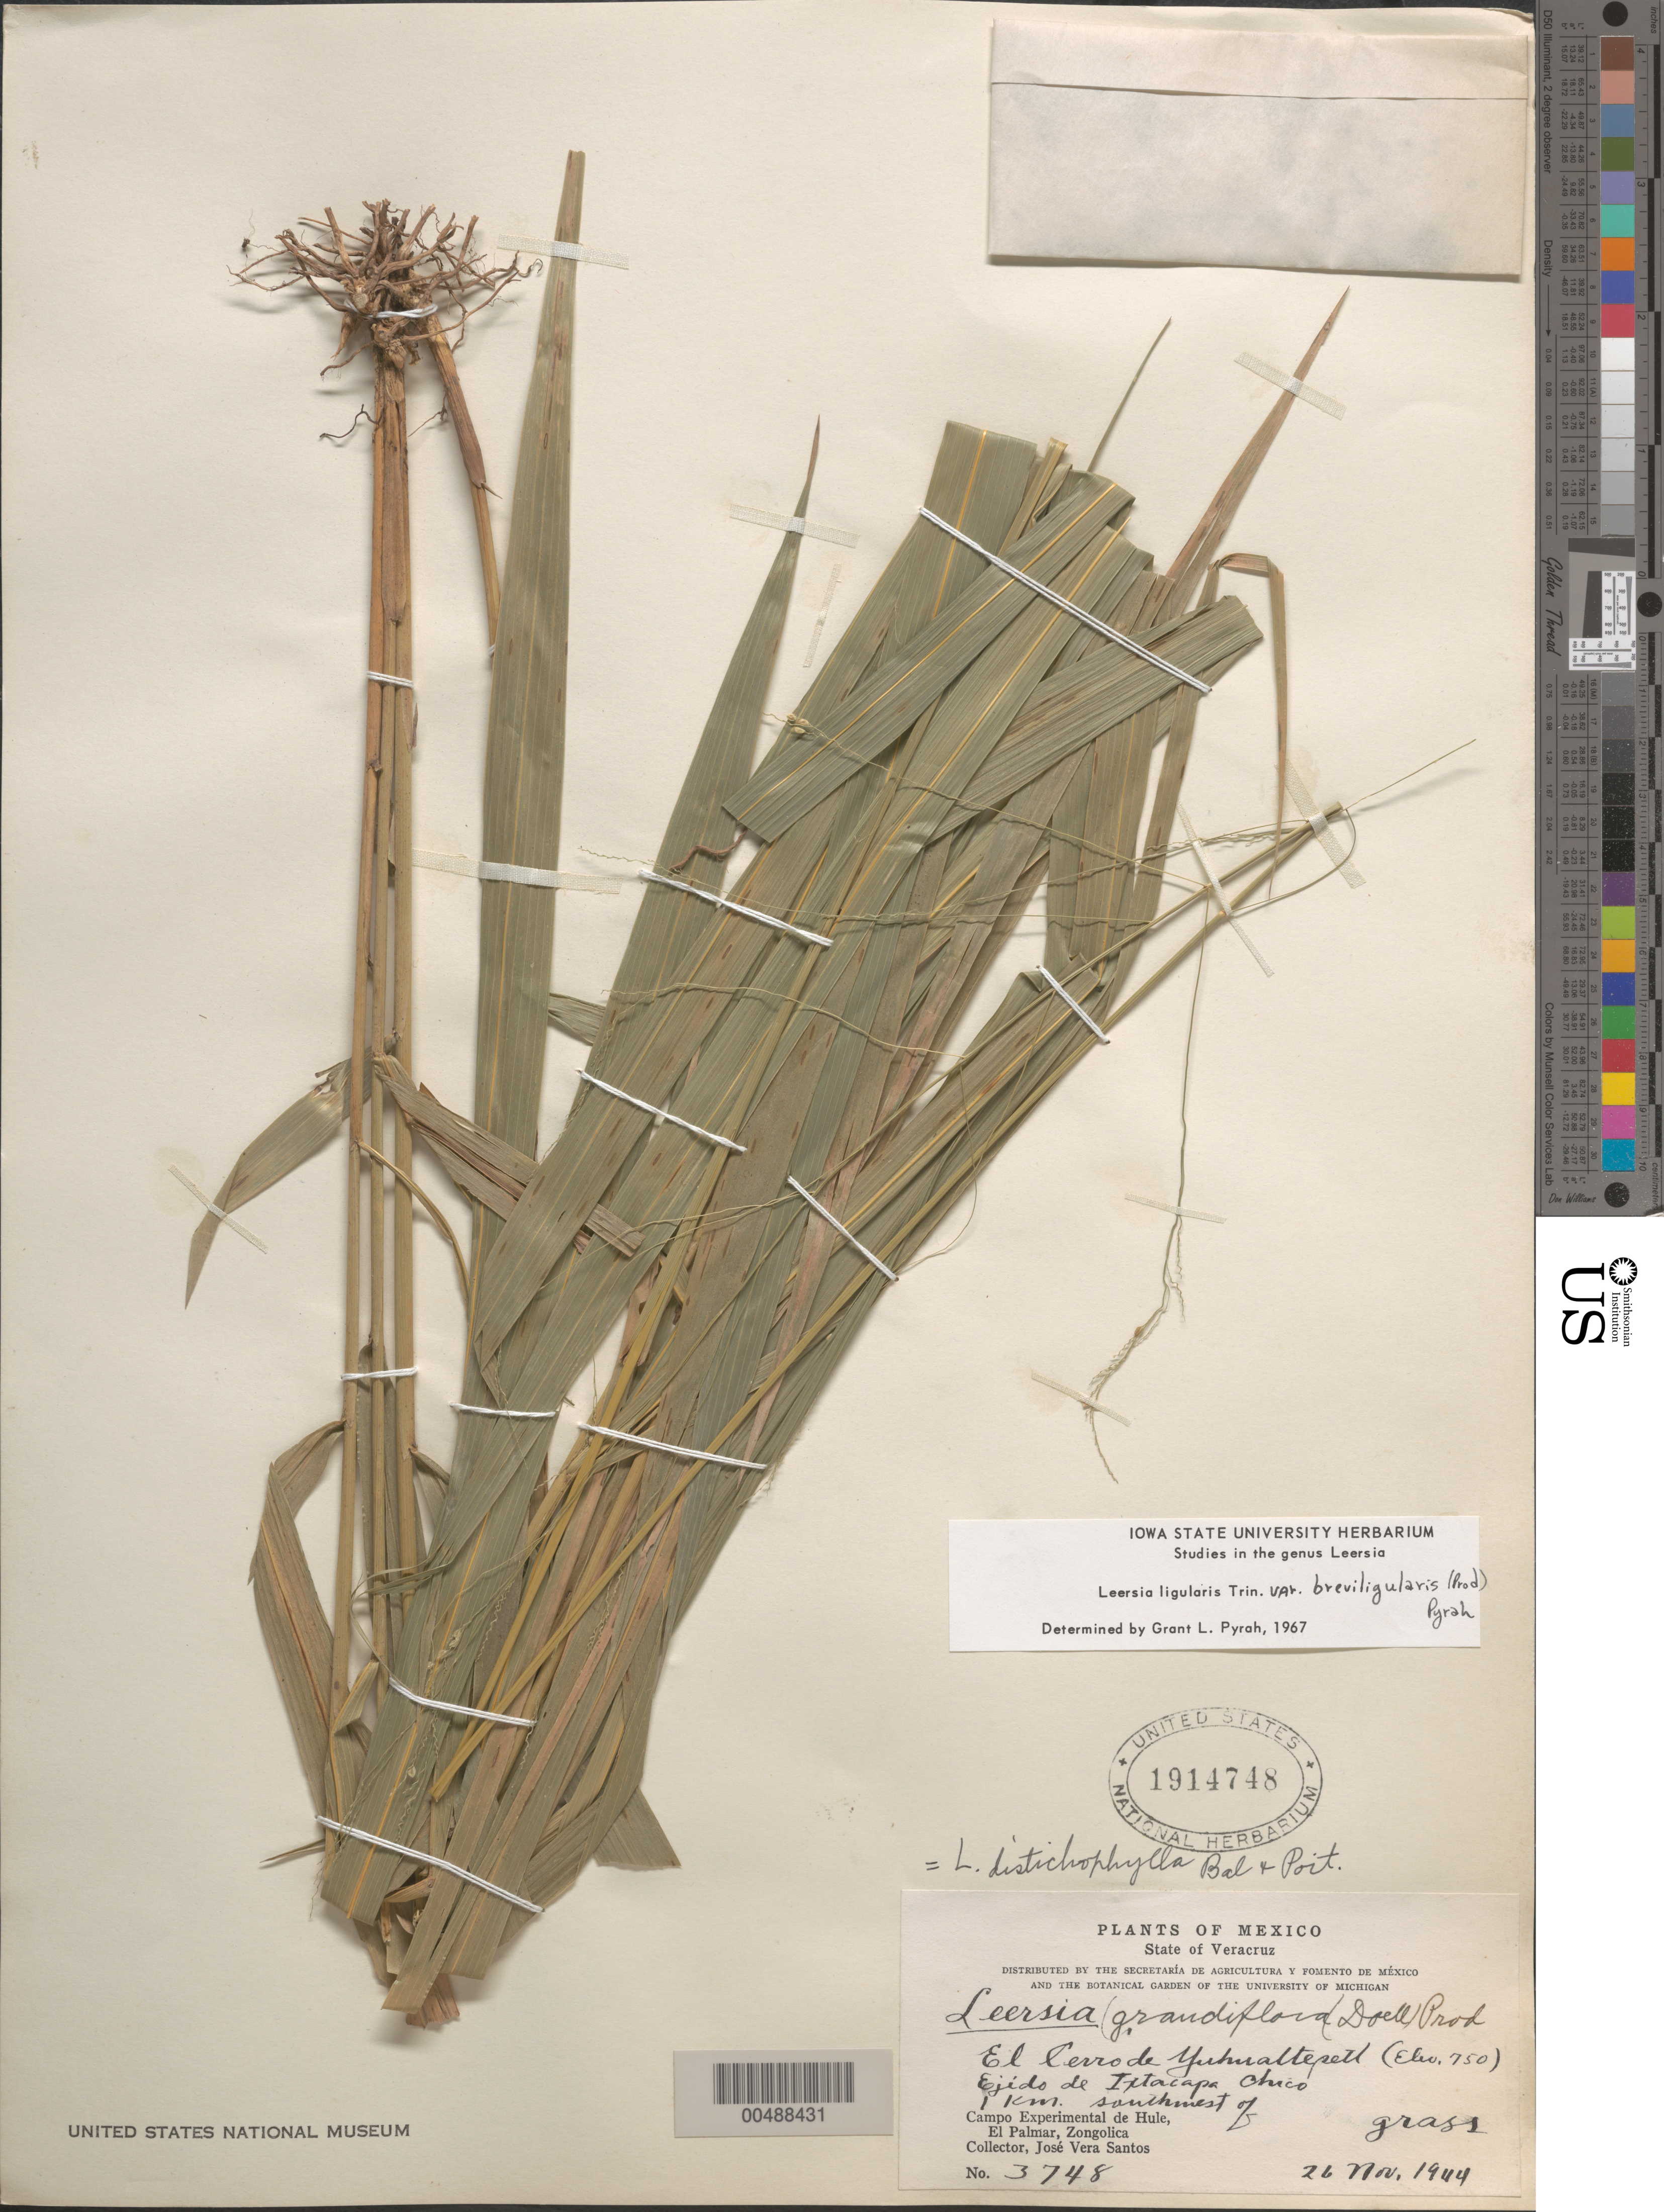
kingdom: Plantae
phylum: Tracheophyta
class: Liliopsida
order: Poales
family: Poaceae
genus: Leersia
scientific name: Leersia ligularis var. breviligularis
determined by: Pyrah, G. L.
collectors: J. V. Santos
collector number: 3748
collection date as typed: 26 Nov 1944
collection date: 1944-11-26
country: Mexico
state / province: Veracruz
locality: El Cerro de Yuhualtepetl, Ejido de Ixtacapa, Chico, 1 km SW of Campo Experimental de Hule, El Palmar, Zongolica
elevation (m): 750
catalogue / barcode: US 1914748